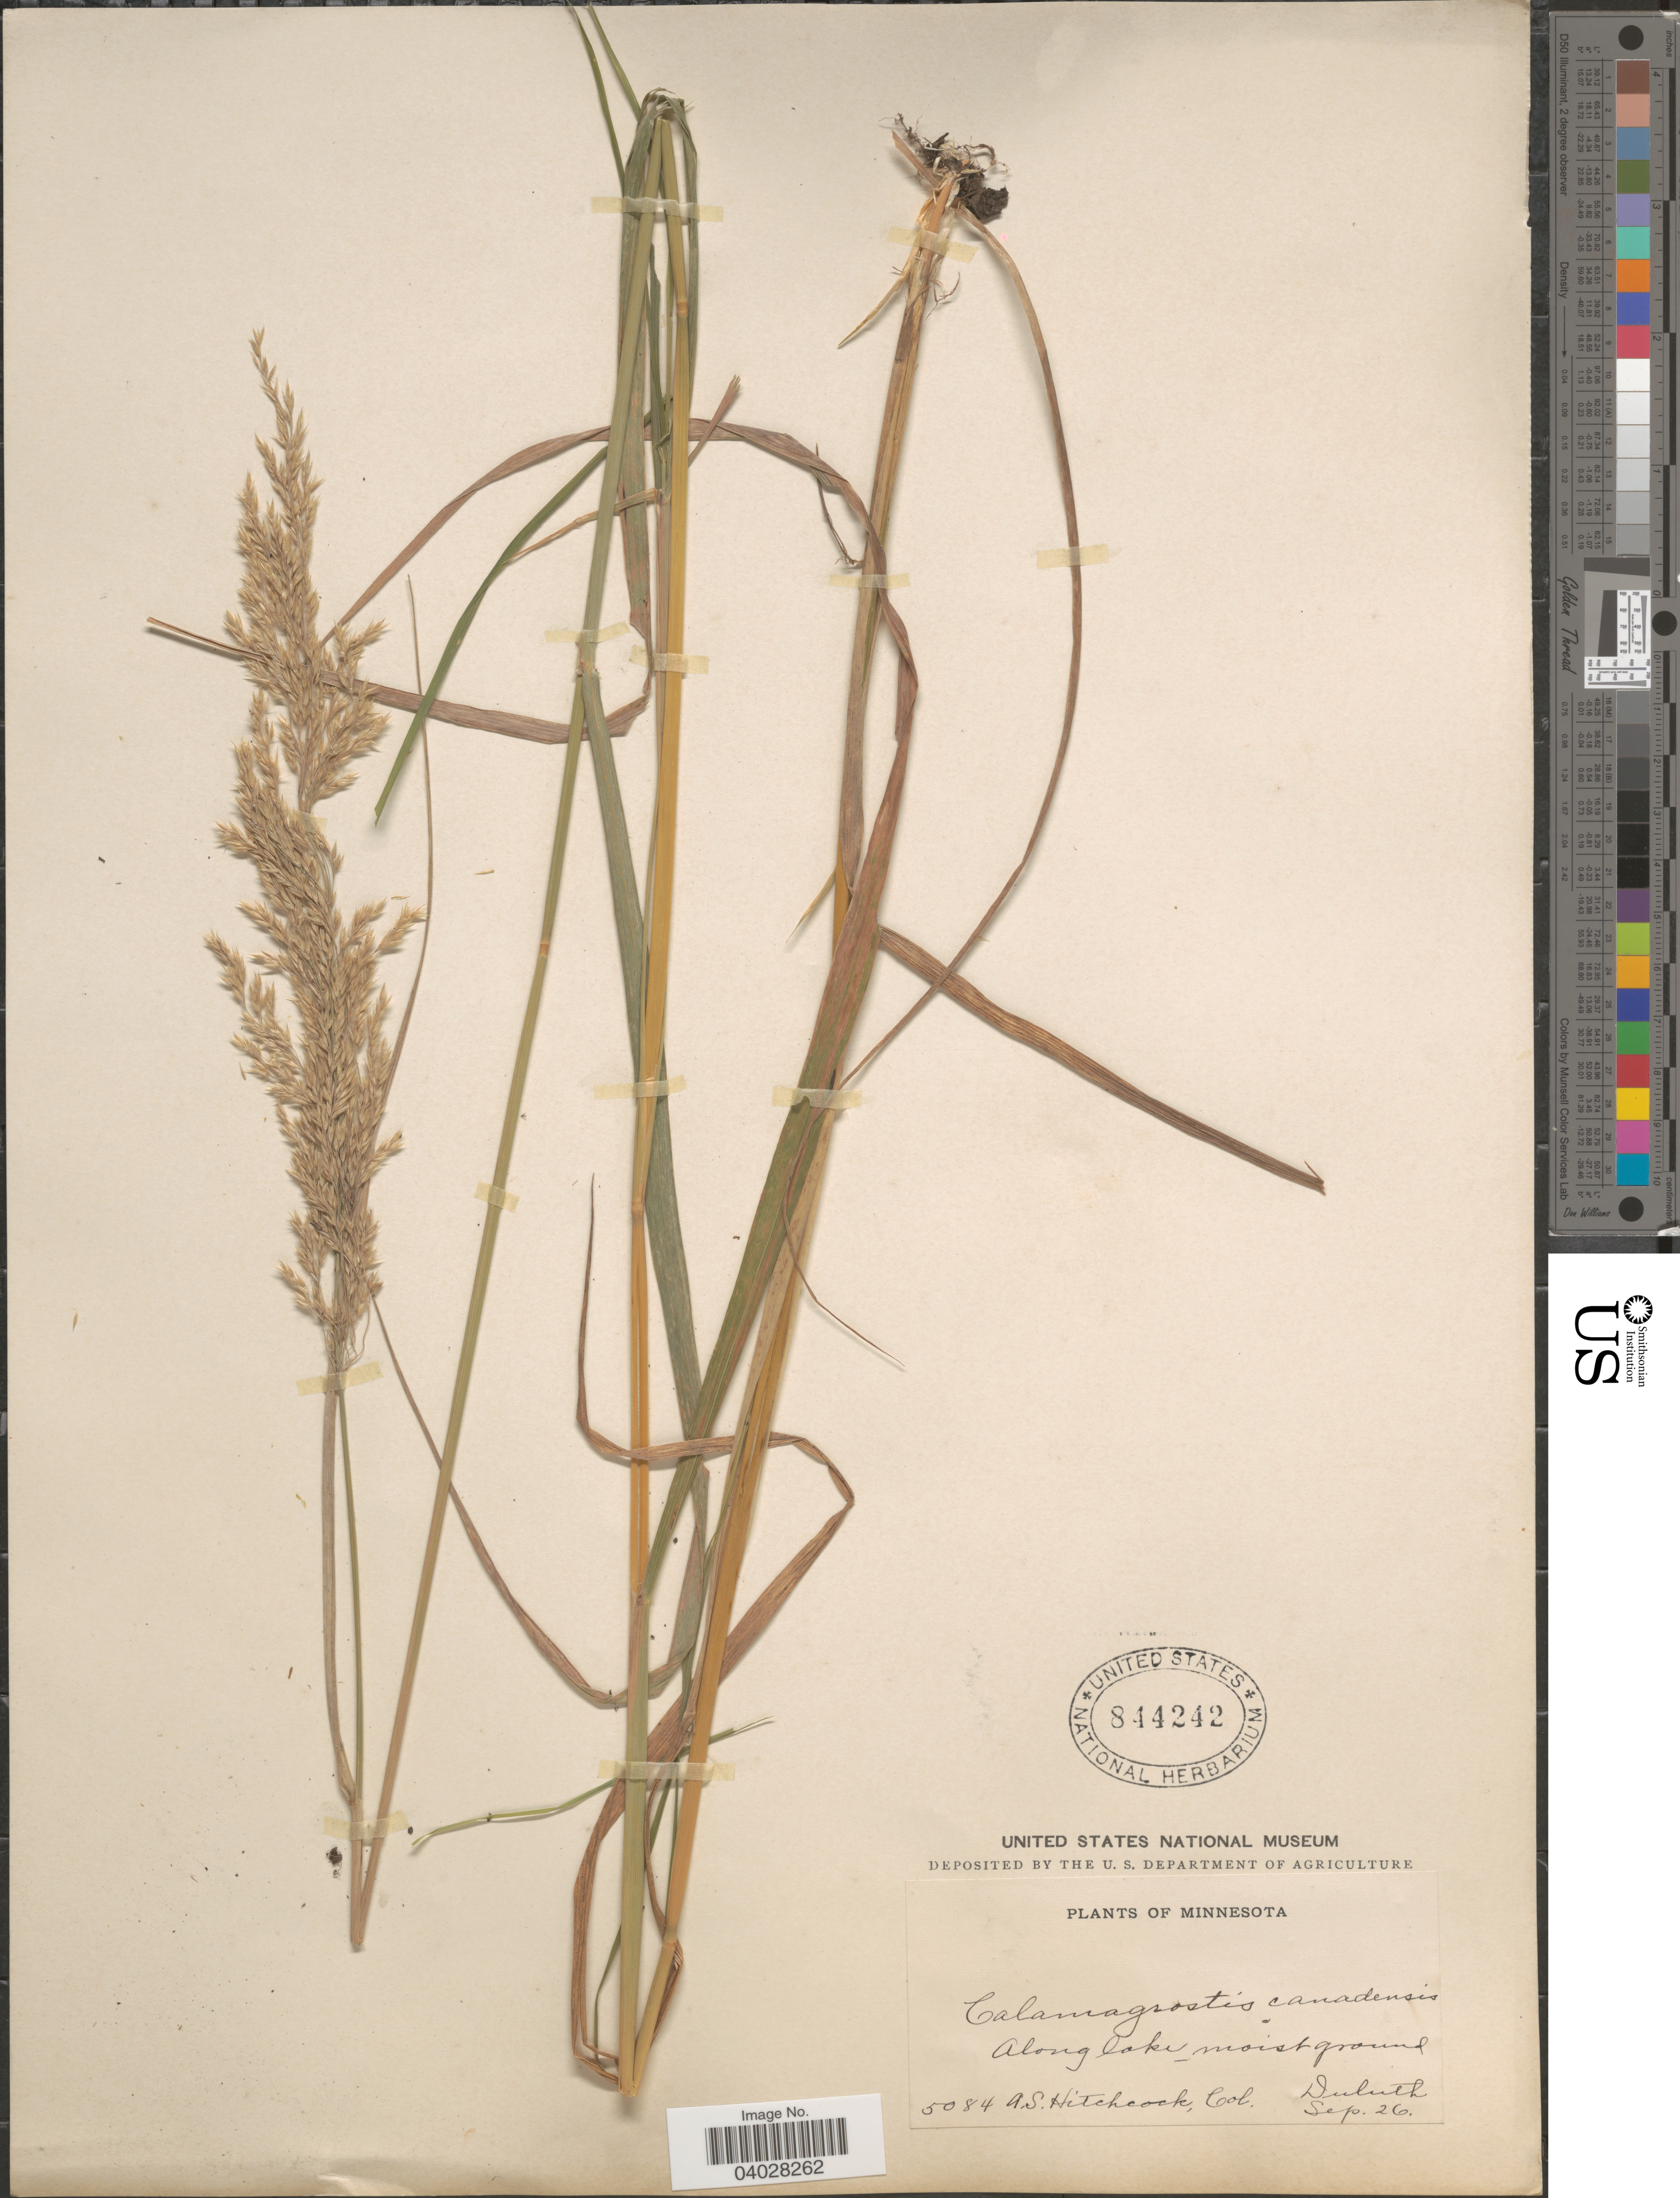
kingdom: Plantae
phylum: Tracheophyta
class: Liliopsida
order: Poales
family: Poaceae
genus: Calamagrostis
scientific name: Calamagrostis canadensis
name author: (Michx.) P. Beauv.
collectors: A. S. Hitchcock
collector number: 5084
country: United States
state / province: Minnesota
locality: Along lake. Duluth.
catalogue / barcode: US 844242